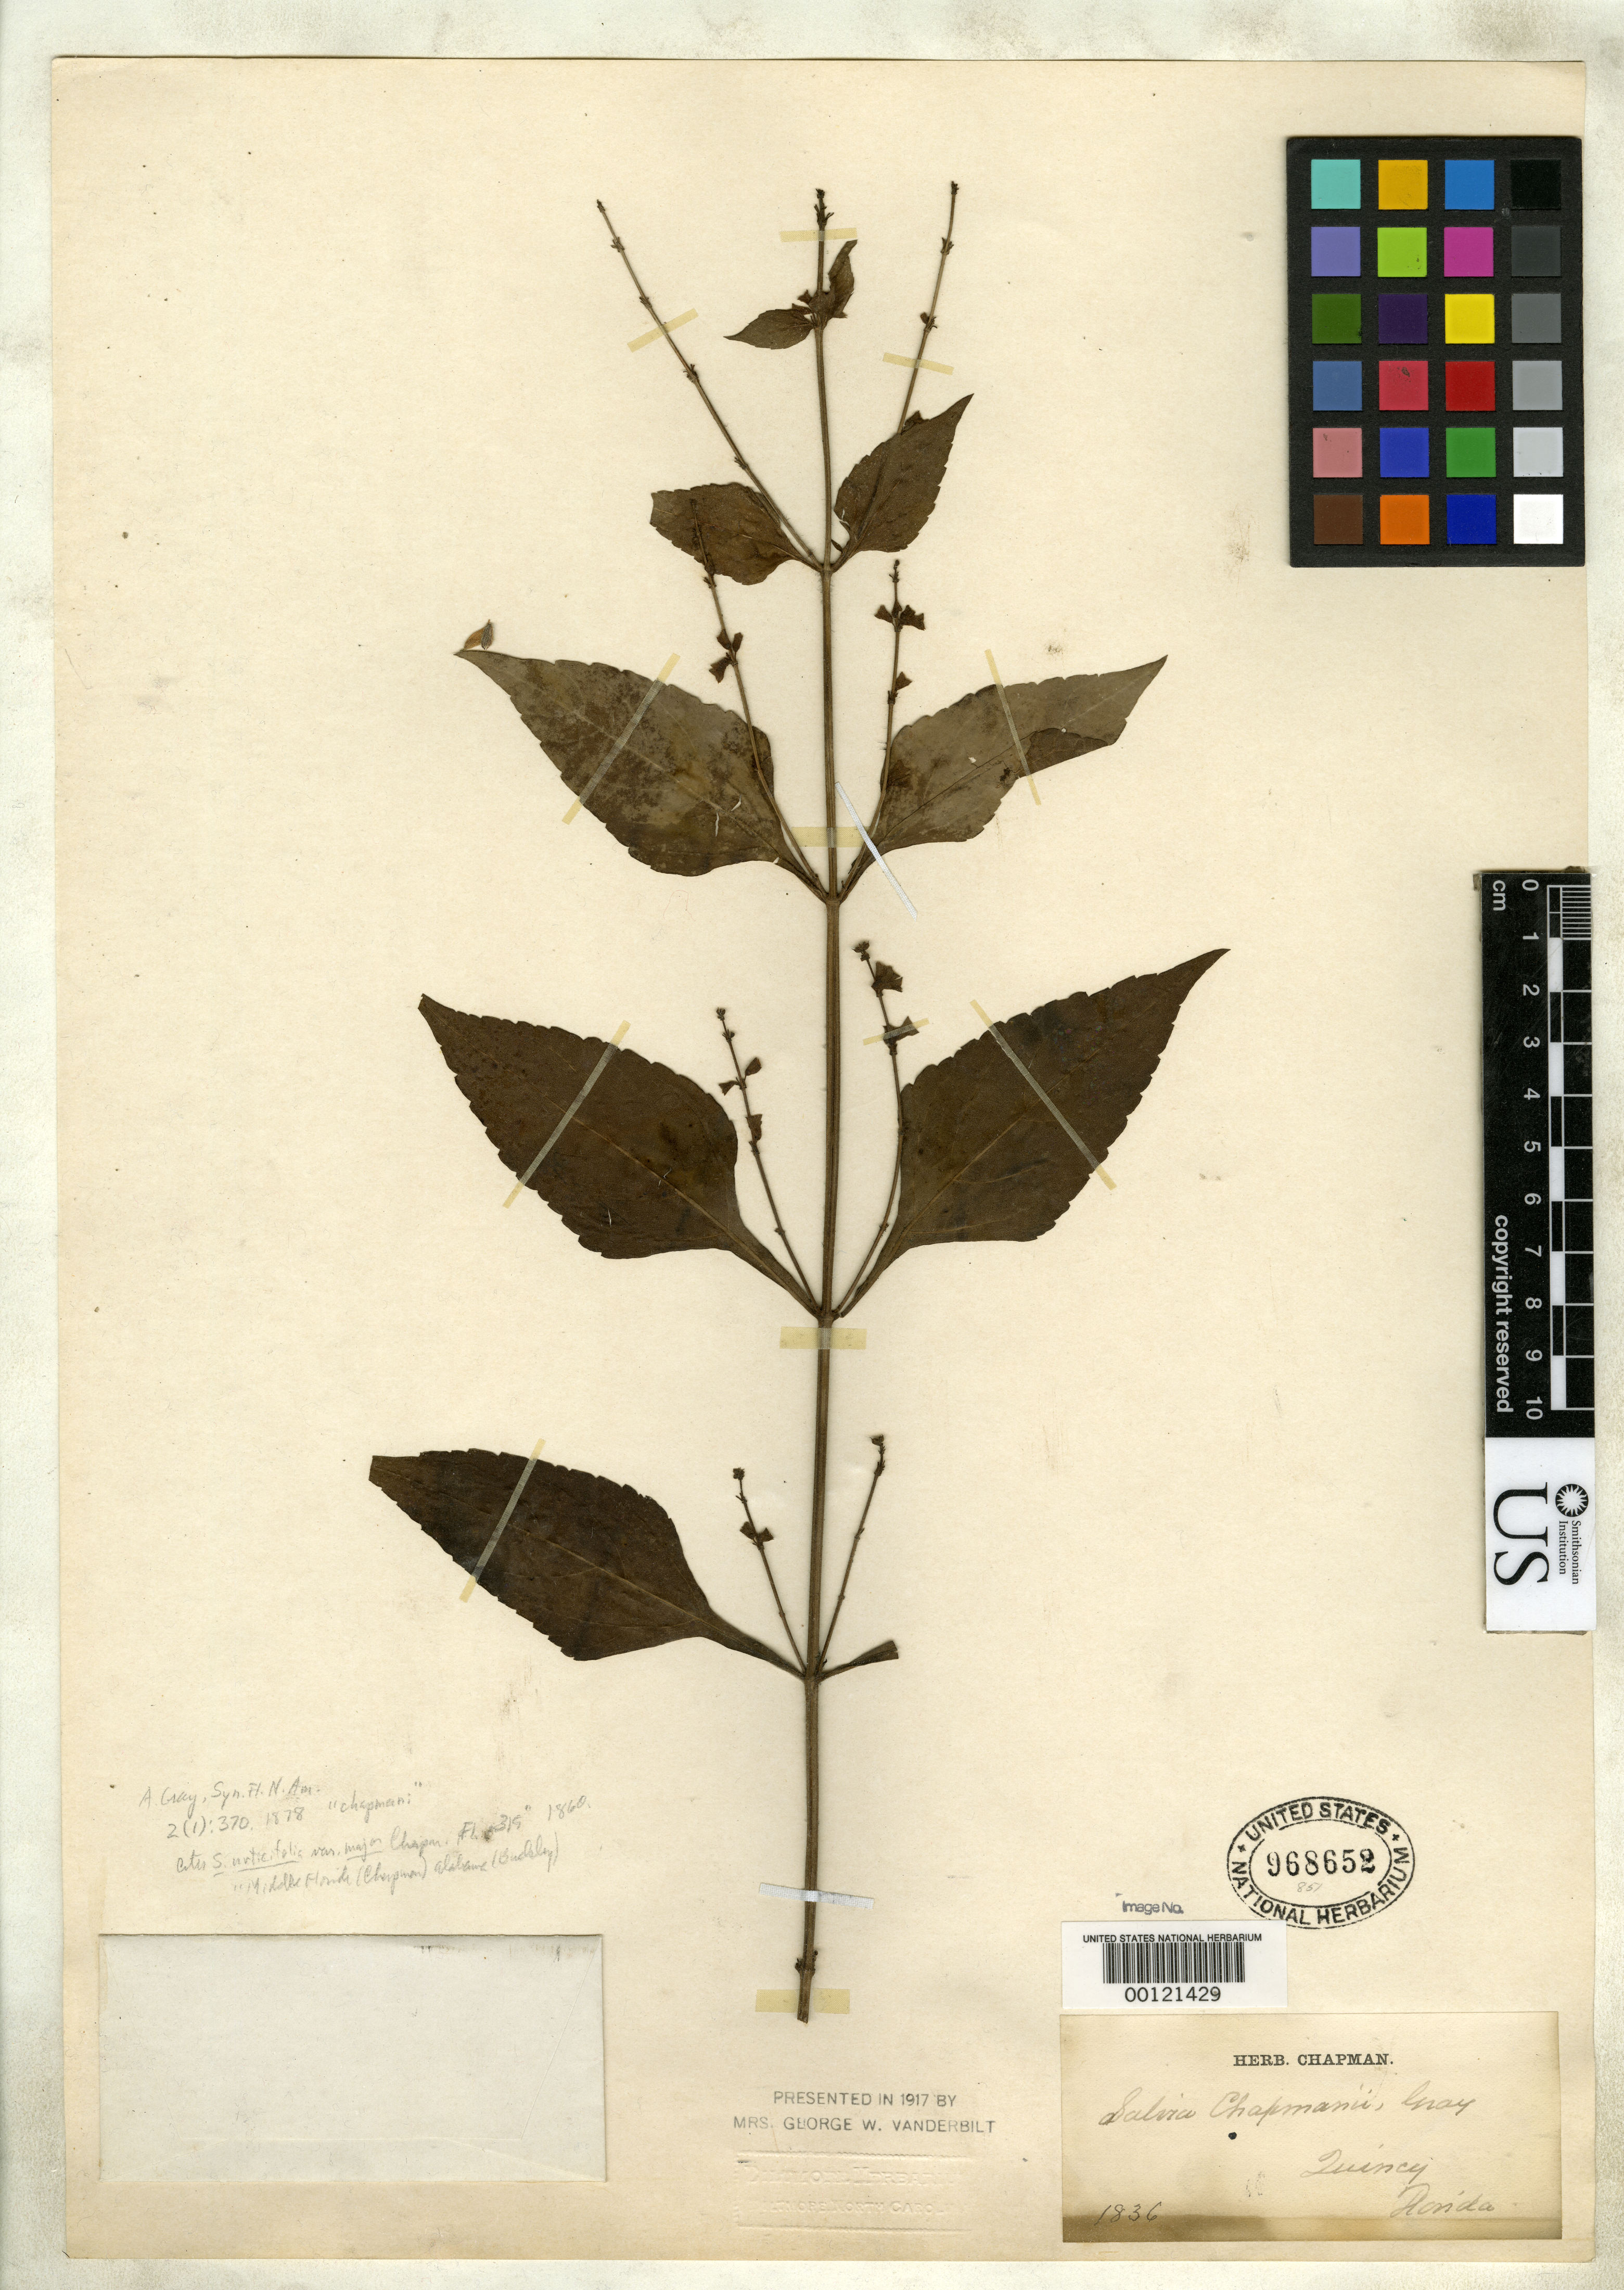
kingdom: Plantae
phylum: Tracheophyta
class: Magnoliopsida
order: Lamiales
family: Lamiaceae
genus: Salvia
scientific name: Salvia chapmanii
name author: A. Gray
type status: Syntype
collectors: A. W. Chapman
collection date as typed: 1836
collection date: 1836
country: United States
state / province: Florida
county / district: Gadsden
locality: Quincy.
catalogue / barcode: US 968652